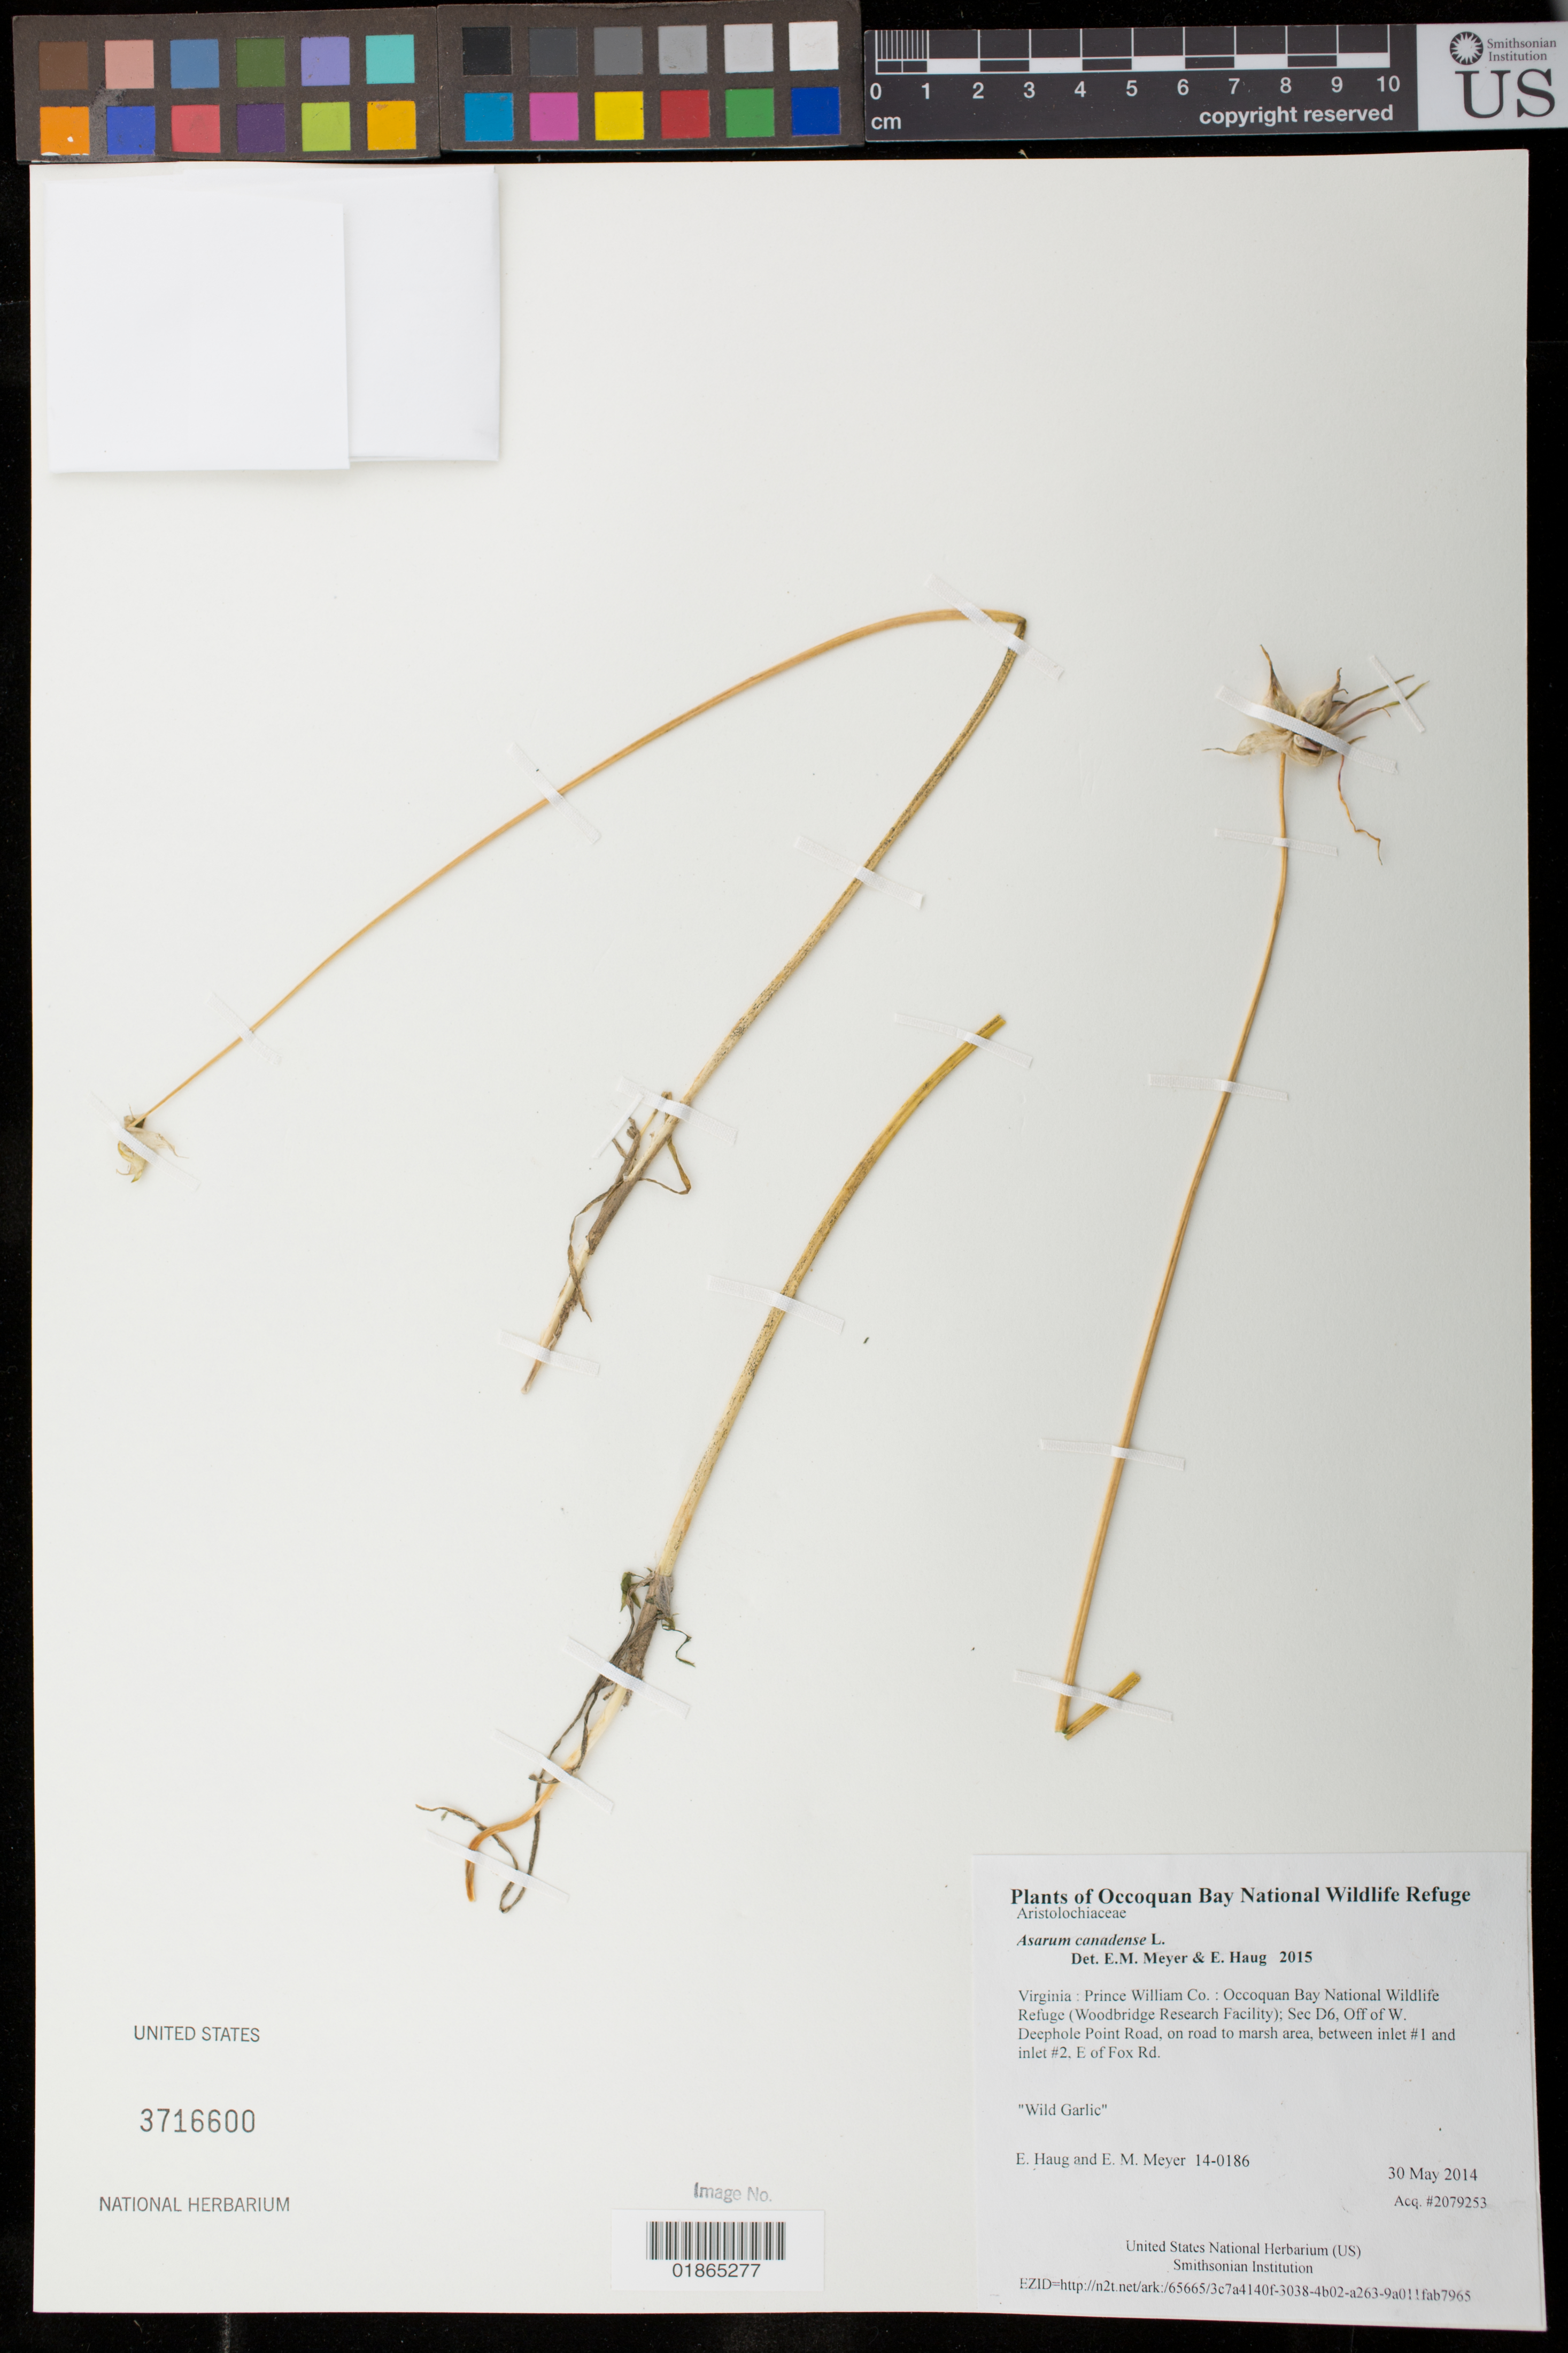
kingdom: Plantae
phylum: Tracheophyta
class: Magnoliopsida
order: Piperales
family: Aristolochiaceae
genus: Asarum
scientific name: Asarum canadense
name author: L.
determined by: Meyer, E. M.; Haug, E.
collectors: E. Haug & E. M. Meyer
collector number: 14-0186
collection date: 2014-05-30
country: United States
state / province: Virginia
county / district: Prince William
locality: Occoquan Bay National Wildlife Refuge (Woodbridge Research Facility); Sec D6, Off of W. Deephole Point Road, on road to marsh area, between inlet #1 and inlet #2, E of Fox Rd.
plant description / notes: Wild Garlic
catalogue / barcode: US 3716600